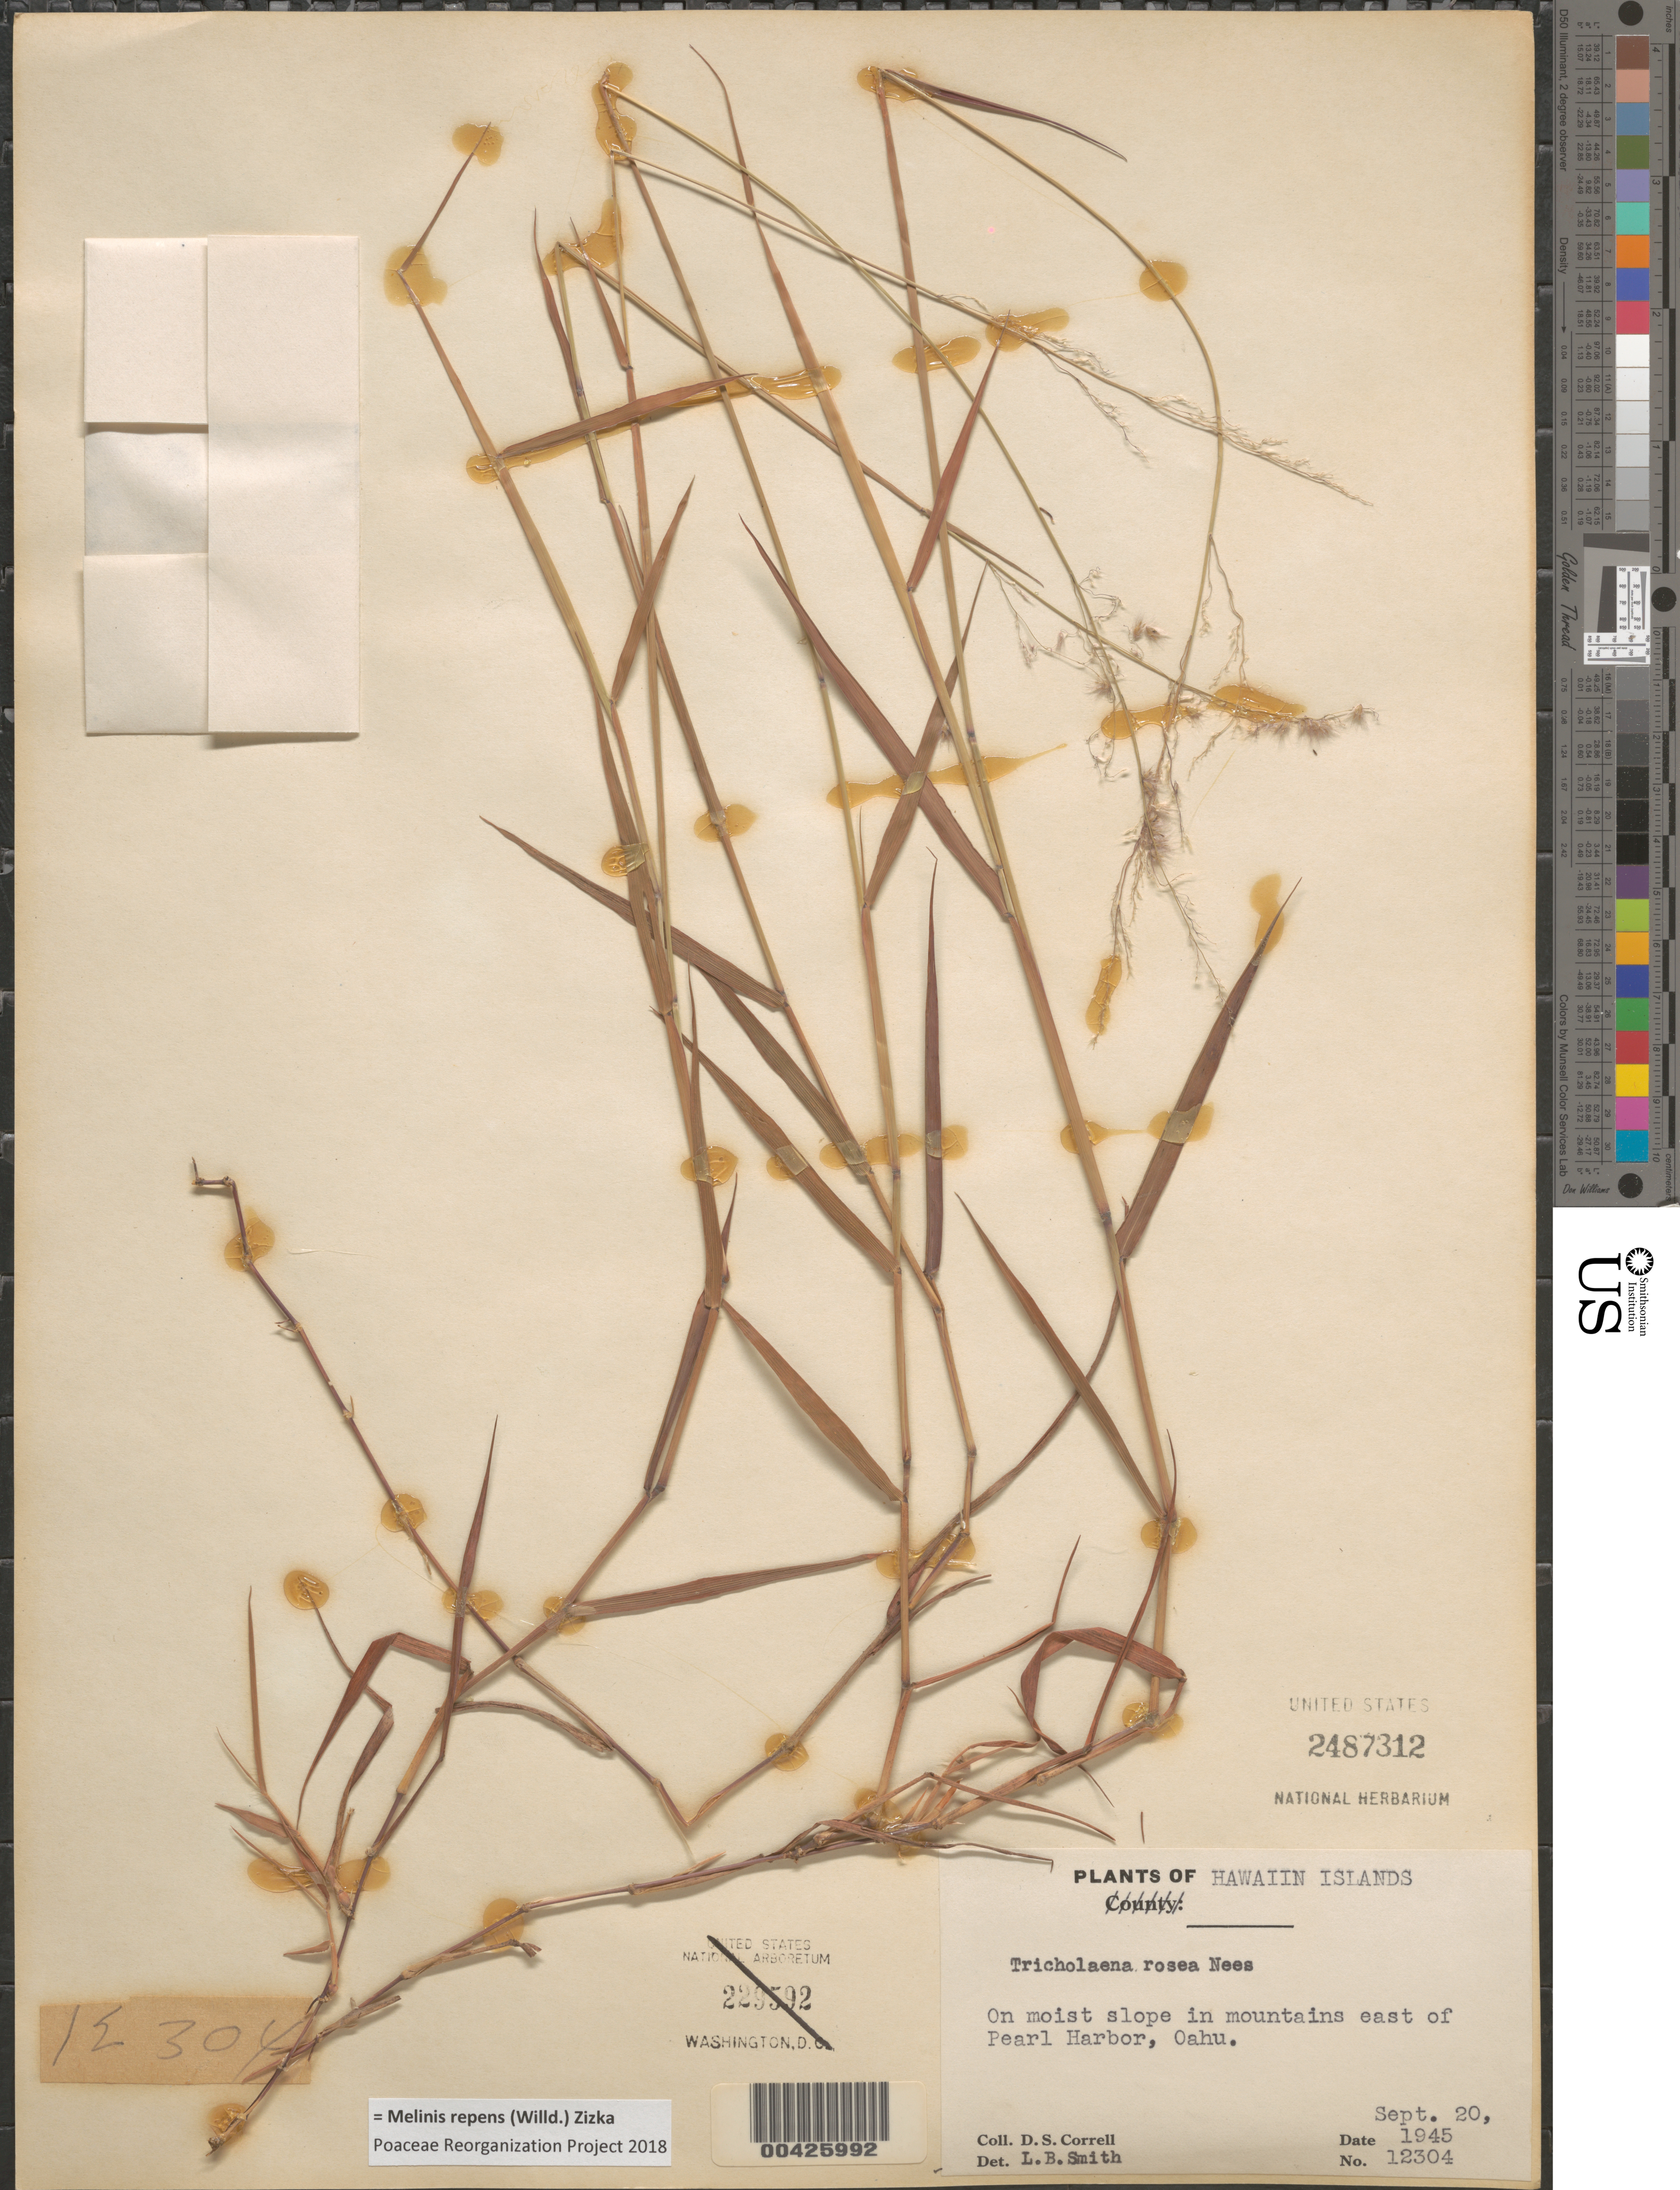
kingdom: Plantae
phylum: Tracheophyta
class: Liliopsida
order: Poales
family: Poaceae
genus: Melinis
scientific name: Melinis repens subsp. repens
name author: (Willd.) Zizka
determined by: Faccenda, K.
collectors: D. S. Correll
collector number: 12304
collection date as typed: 20 Sep 1945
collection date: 1945-09-20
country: United States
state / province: Hawaii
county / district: Honolulu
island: Oahu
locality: In mountains east of Pearl Harbor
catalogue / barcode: US 2487312